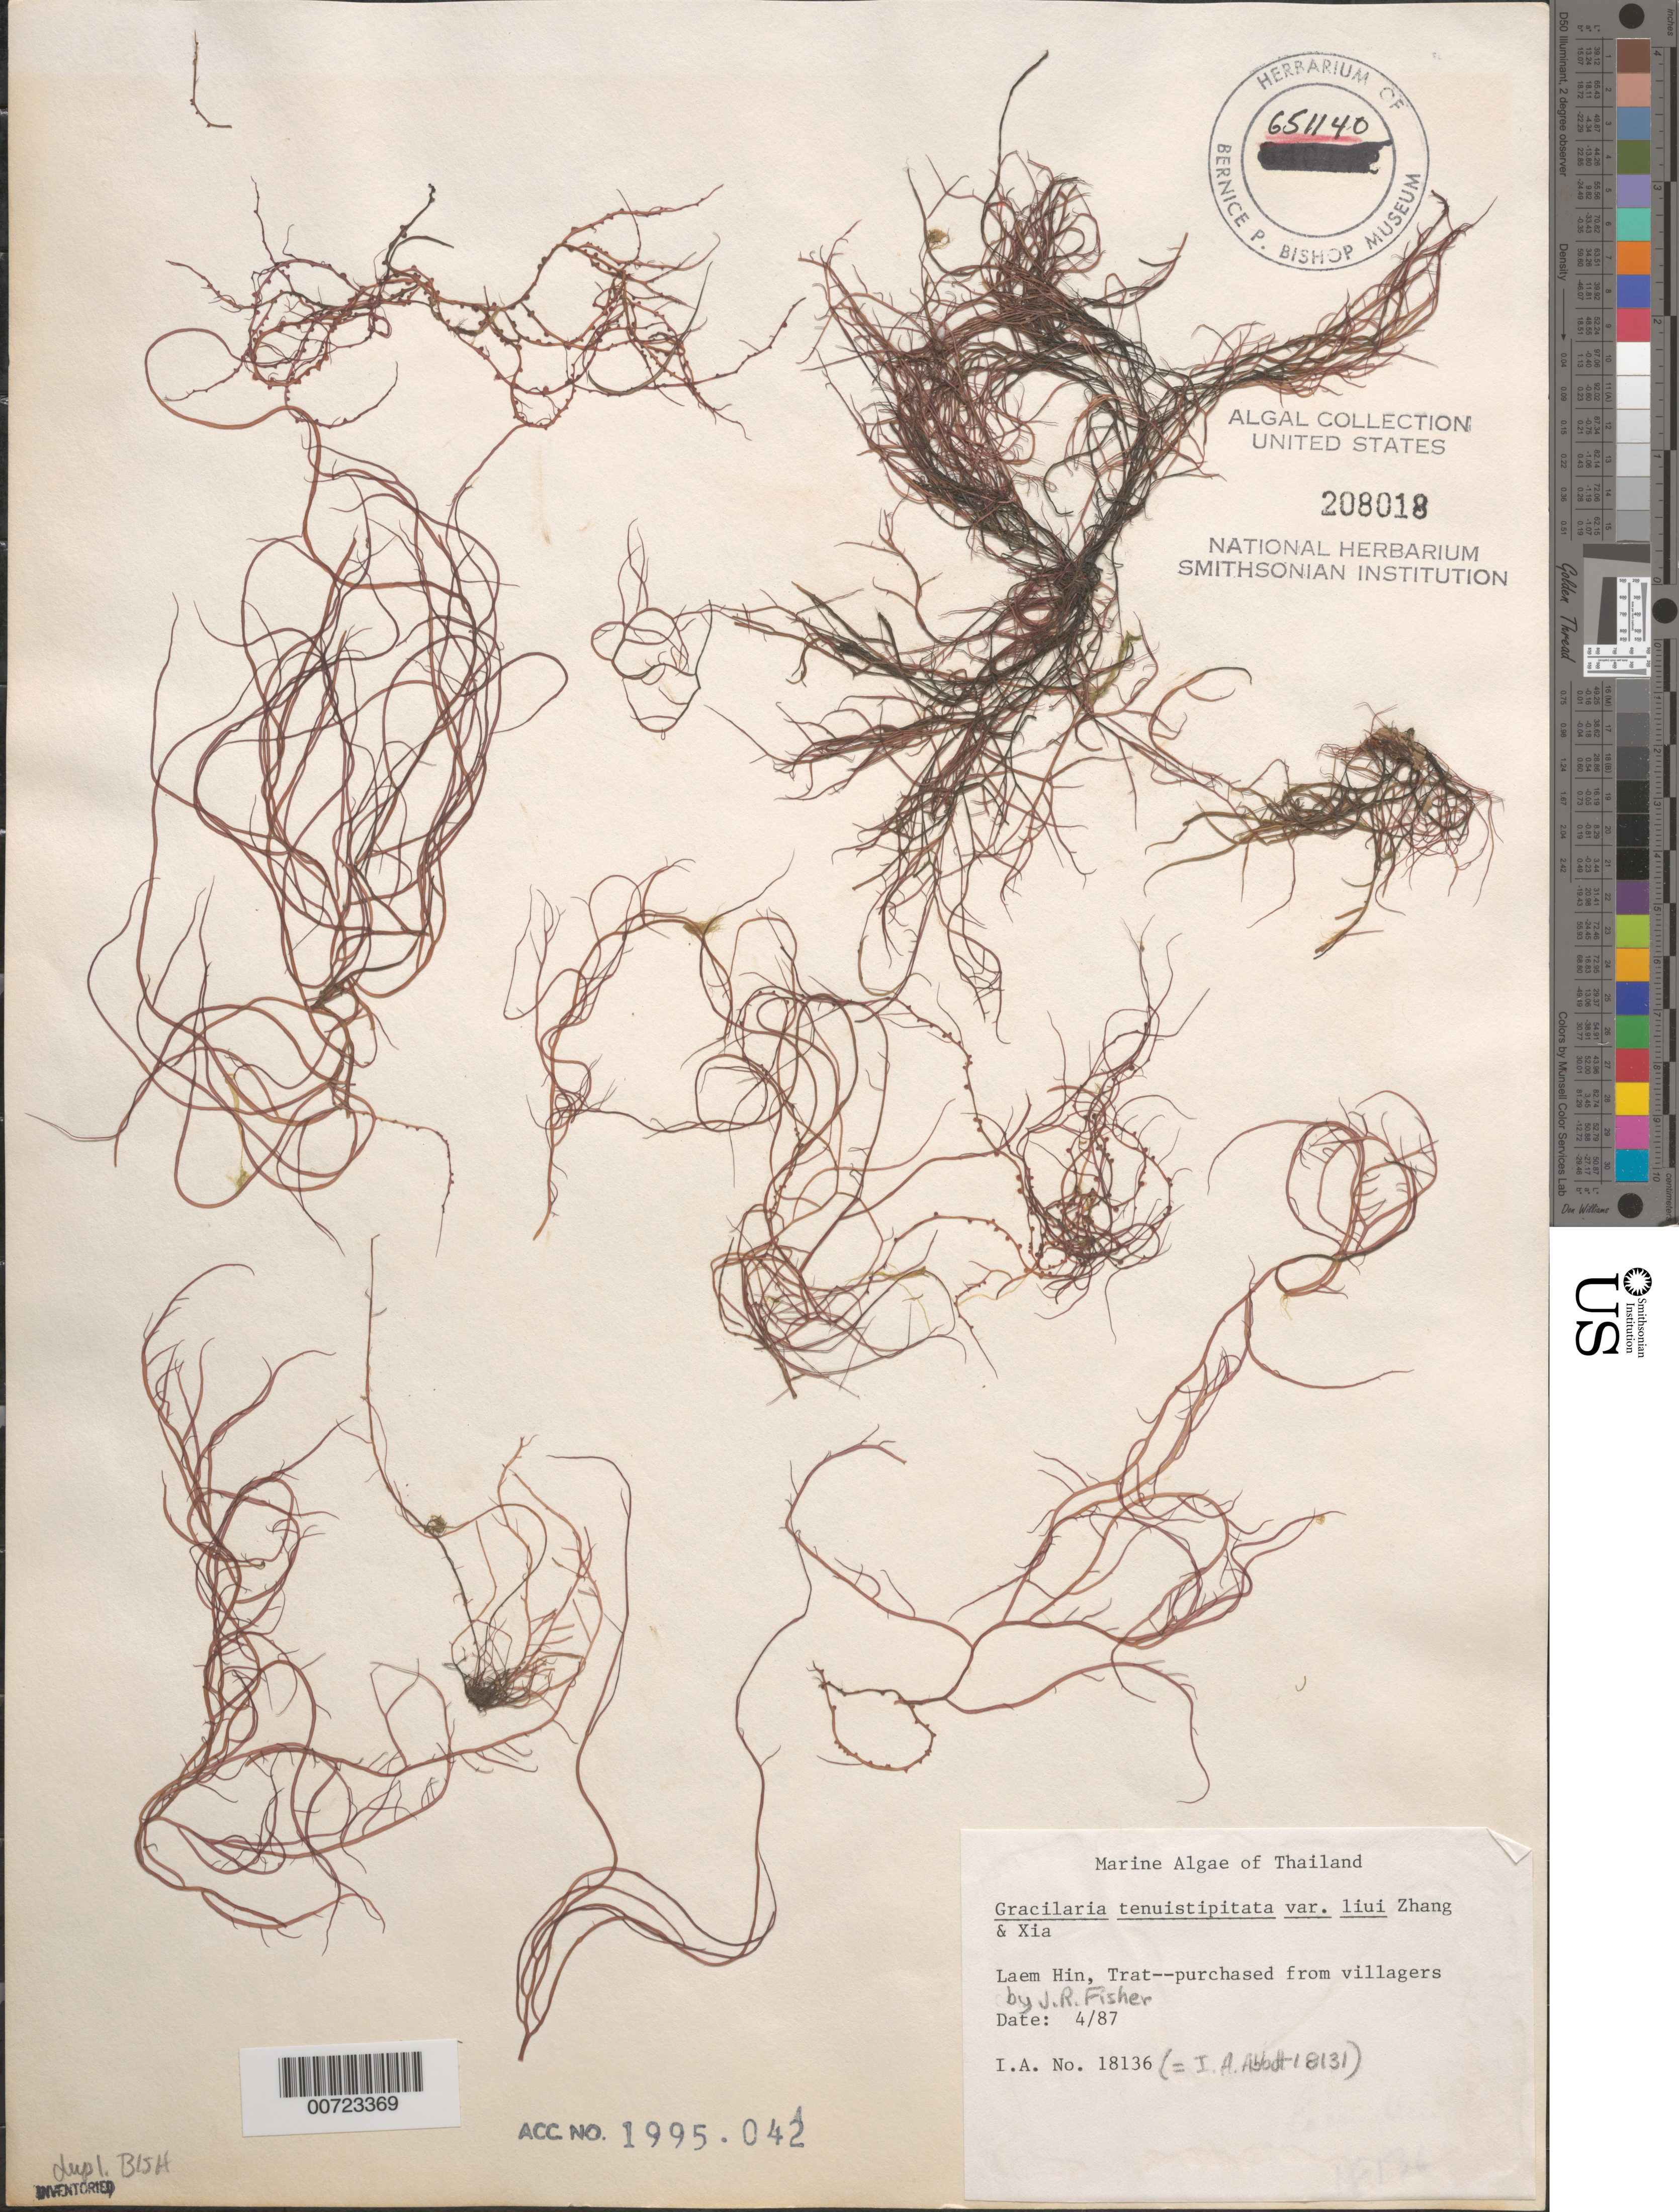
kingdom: Plantae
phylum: Rhodophyta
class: Florideophyceae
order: Gracilariales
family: Gracilariaceae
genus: Gracilaria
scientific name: Gracilaria tenuistipitata var. liui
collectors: Villagers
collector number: IAA 18136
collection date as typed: Apr 1987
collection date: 1987-04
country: Thailand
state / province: Trat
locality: Laem Hin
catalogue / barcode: US 208018